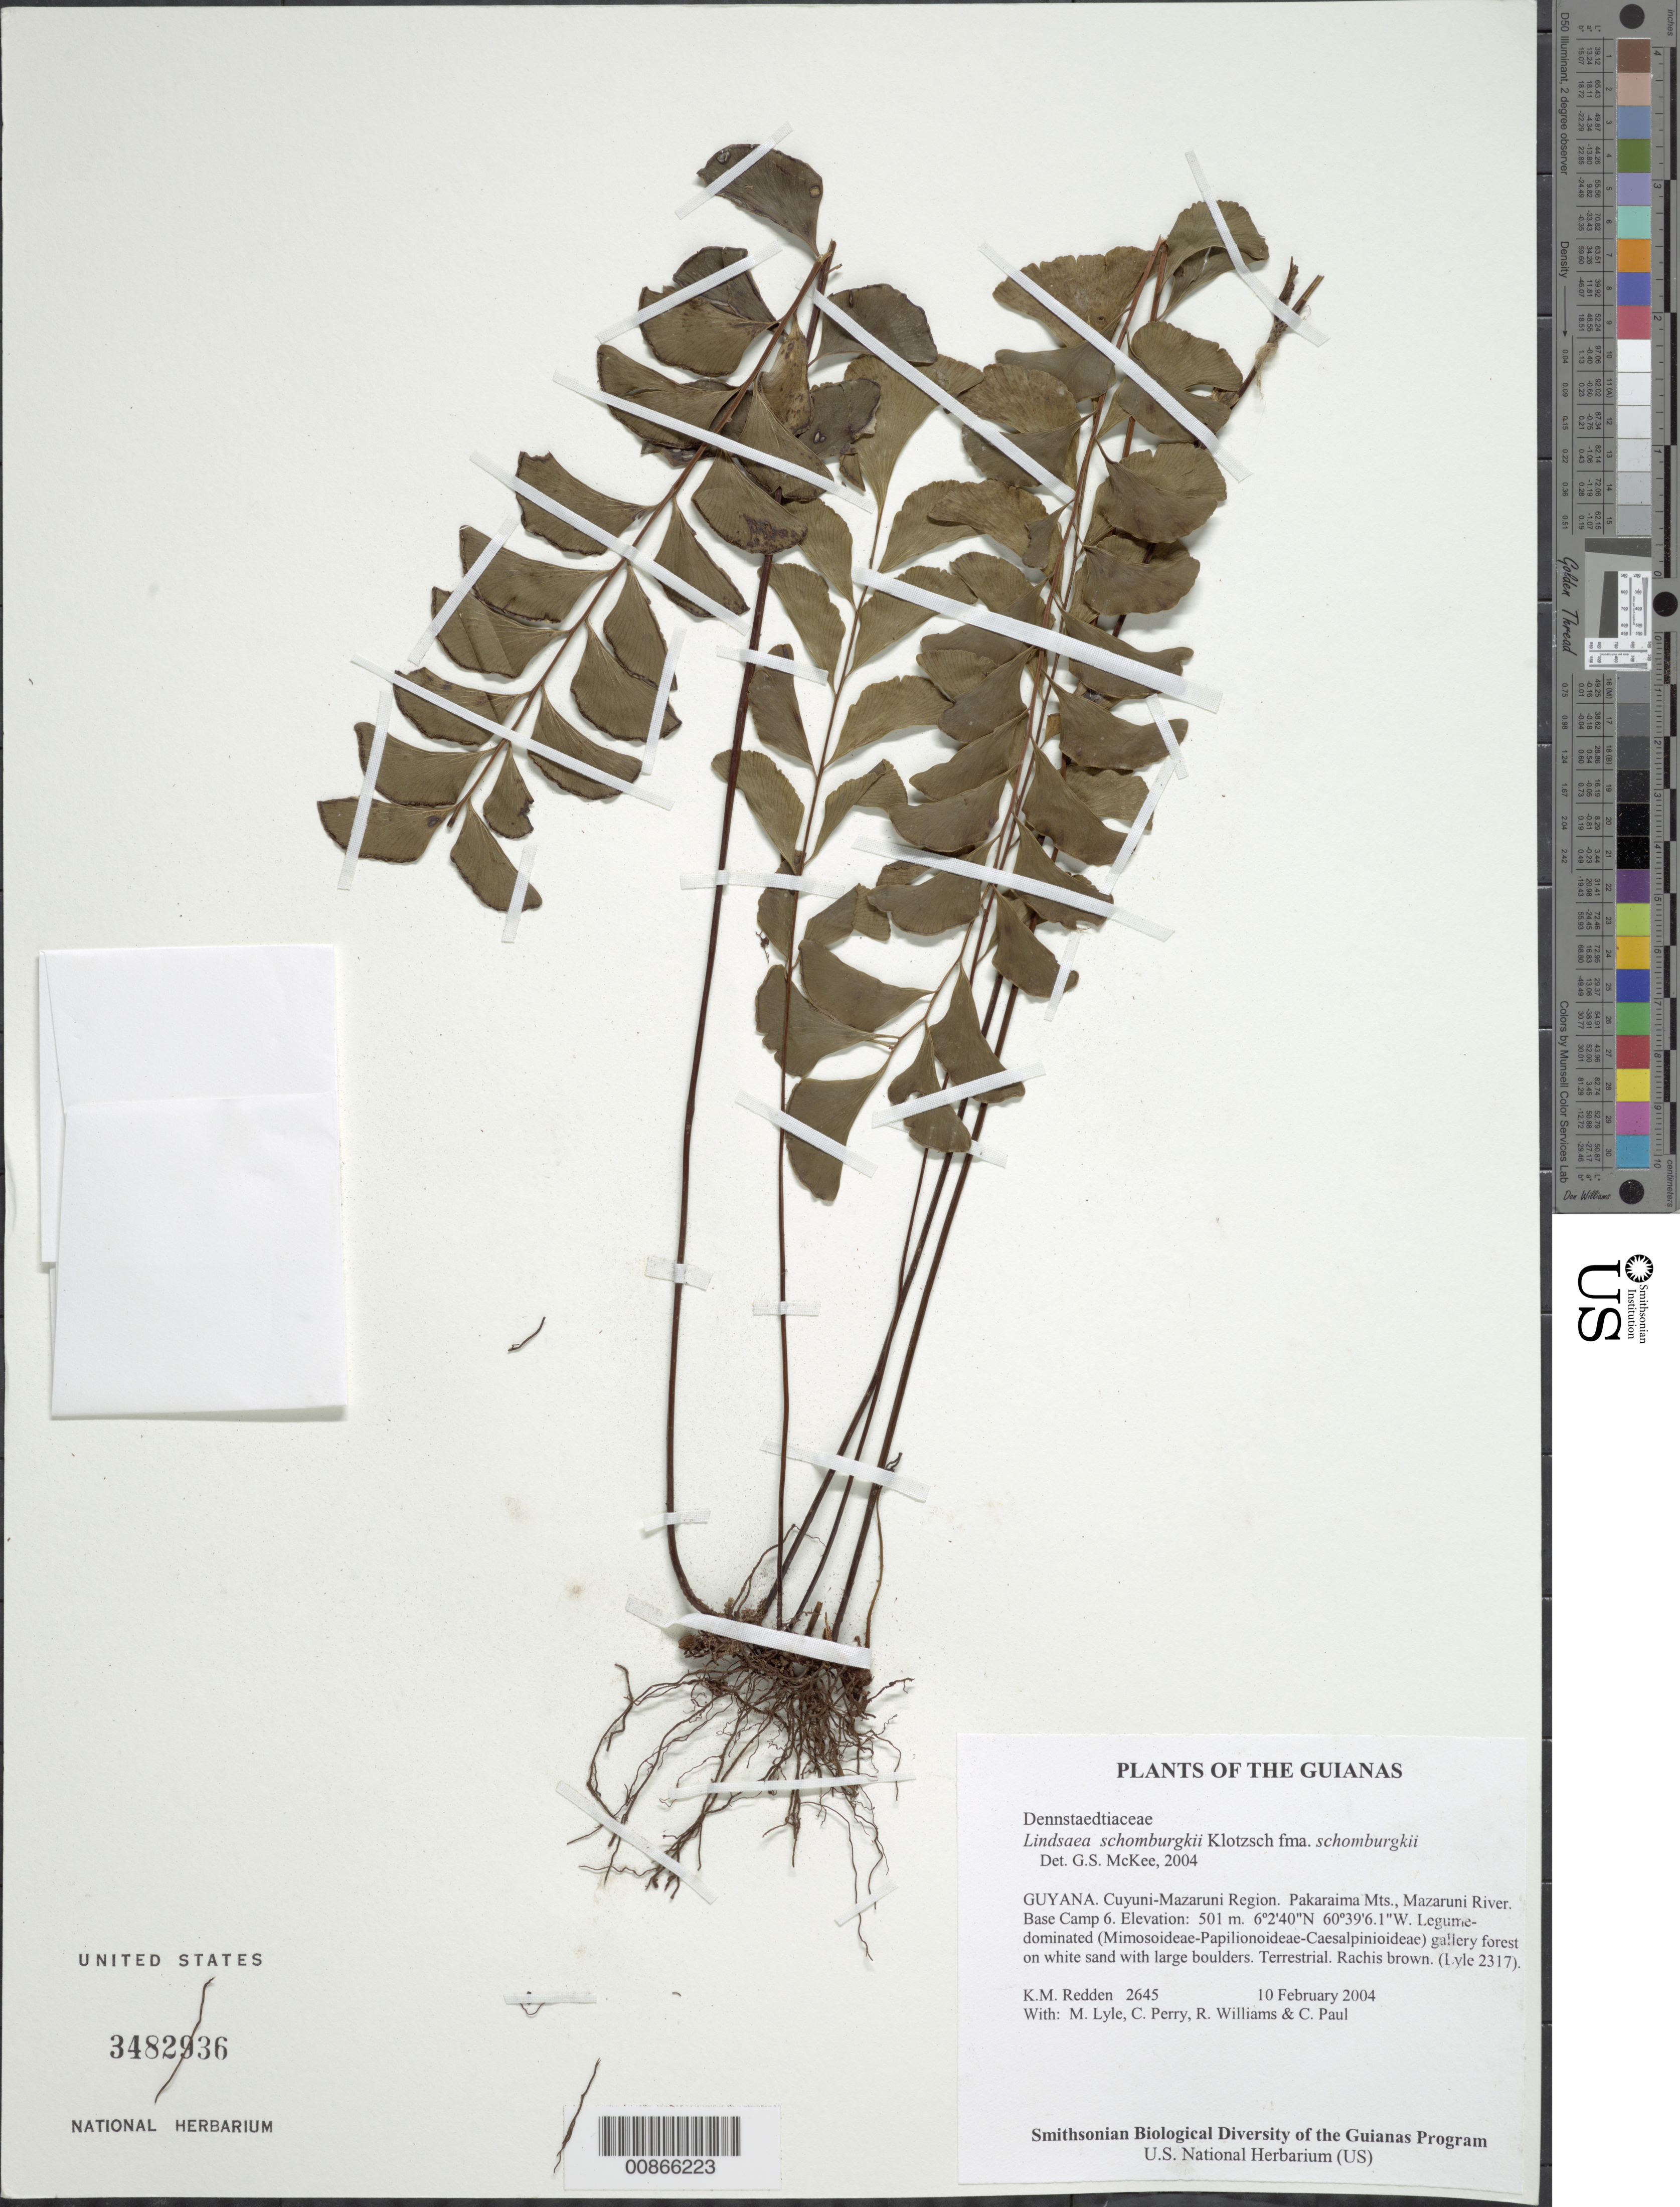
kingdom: Plantae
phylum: Tracheophyta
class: Polypodiopsida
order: Polypodiales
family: Lindsaeaceae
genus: Lindsaea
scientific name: Lindsaea schomburgkii f. schomburgkii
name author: Klotzsch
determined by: McKee, G. S., (US), NMNH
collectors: K. M. Redden, M. Lyle, C. Perry, R. Williams & C. Paul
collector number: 2645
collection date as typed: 10 February 2004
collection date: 2004-02-10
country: Guyana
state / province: Cuyuni-Mazaruni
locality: Pakaraima Mts., Mazaruni River. Base Camp 6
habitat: Legume-dominated (Mimosoideae-Papilionoideae-Caesalpinioideae) gallery forest on white sand with large boulders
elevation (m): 501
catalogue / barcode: US 3482936